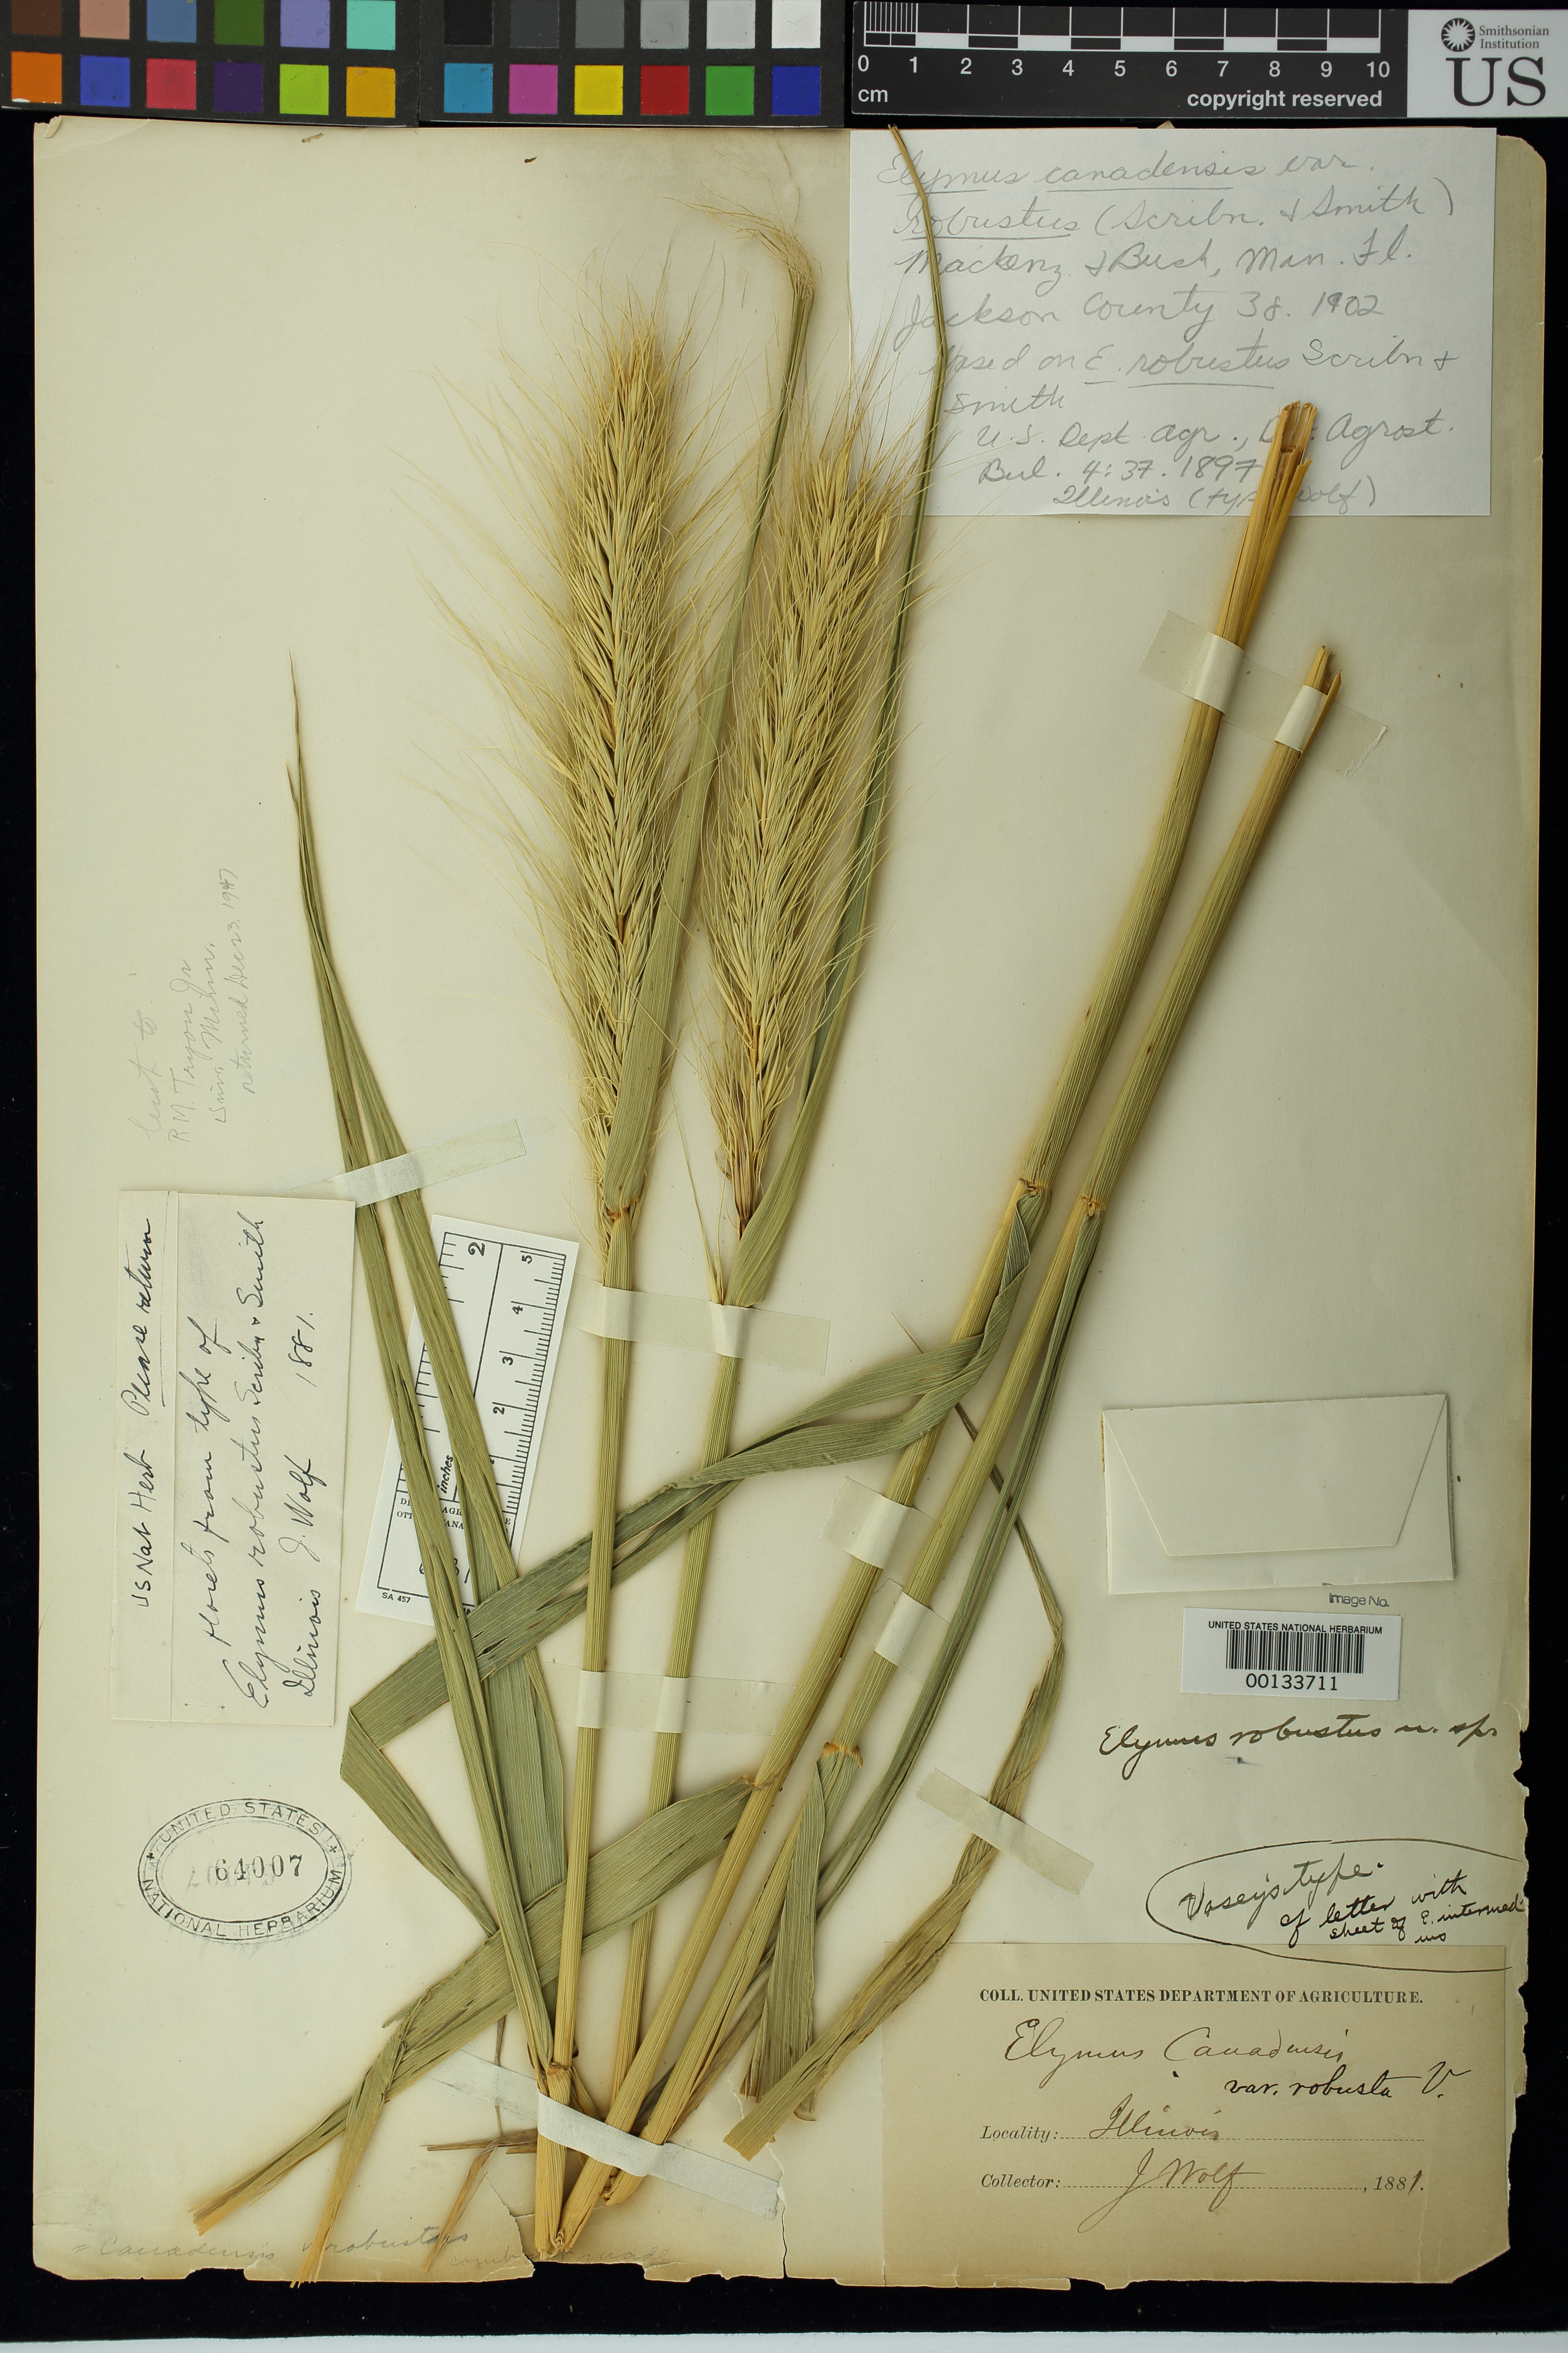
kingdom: Plantae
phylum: Tracheophyta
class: Liliopsida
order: Poales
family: Poaceae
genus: Elymus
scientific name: Elymus robustus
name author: Scribn. & J.G. Sm.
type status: Syntype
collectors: J. Wolf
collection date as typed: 1881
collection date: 1881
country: United States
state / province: Illinois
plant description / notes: Specimen originally recorded as "holotype" but several syntypes are (indirectly) cited.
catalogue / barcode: US 64007